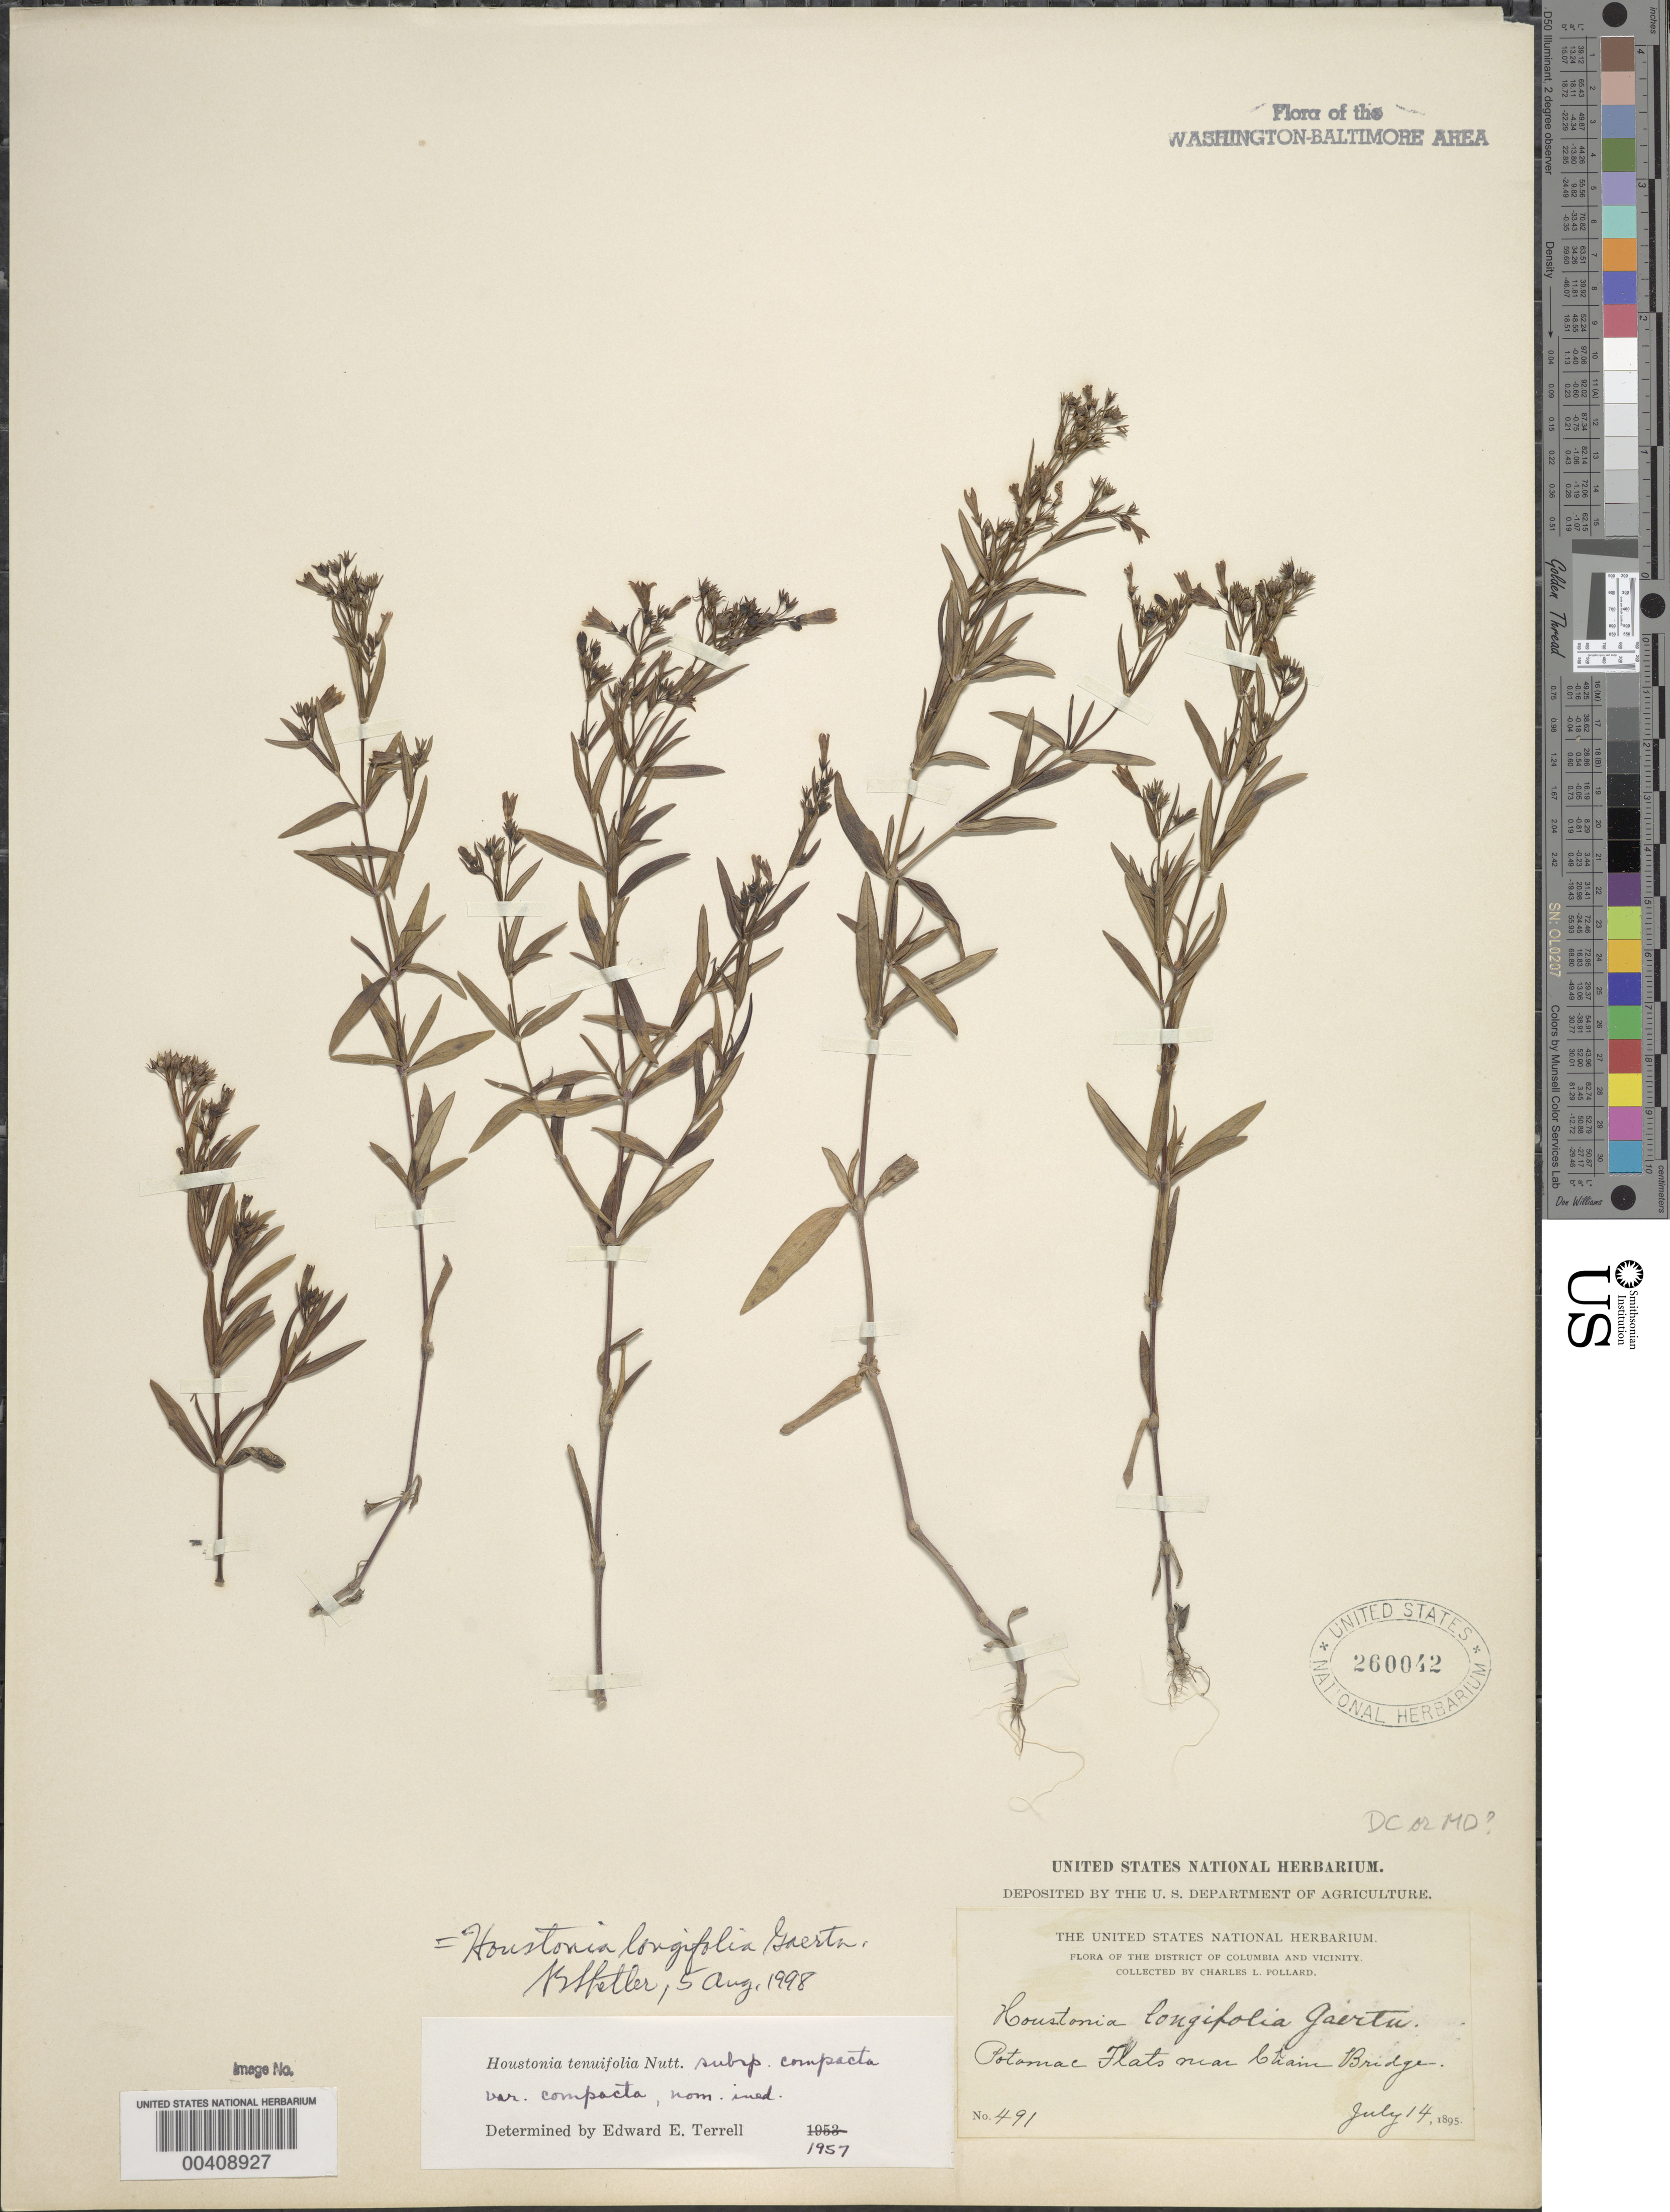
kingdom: Plantae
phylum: Tracheophyta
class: Magnoliopsida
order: Gentianales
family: Rubiaceae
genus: Houstonia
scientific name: Houstonia longifolia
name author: Gaertn.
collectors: C. L. Pollard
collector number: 491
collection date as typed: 14 Jul 1895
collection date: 1895-07-14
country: United States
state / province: Virginia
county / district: Arlington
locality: Potomac flats near Chain Bridge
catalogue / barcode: US 260042